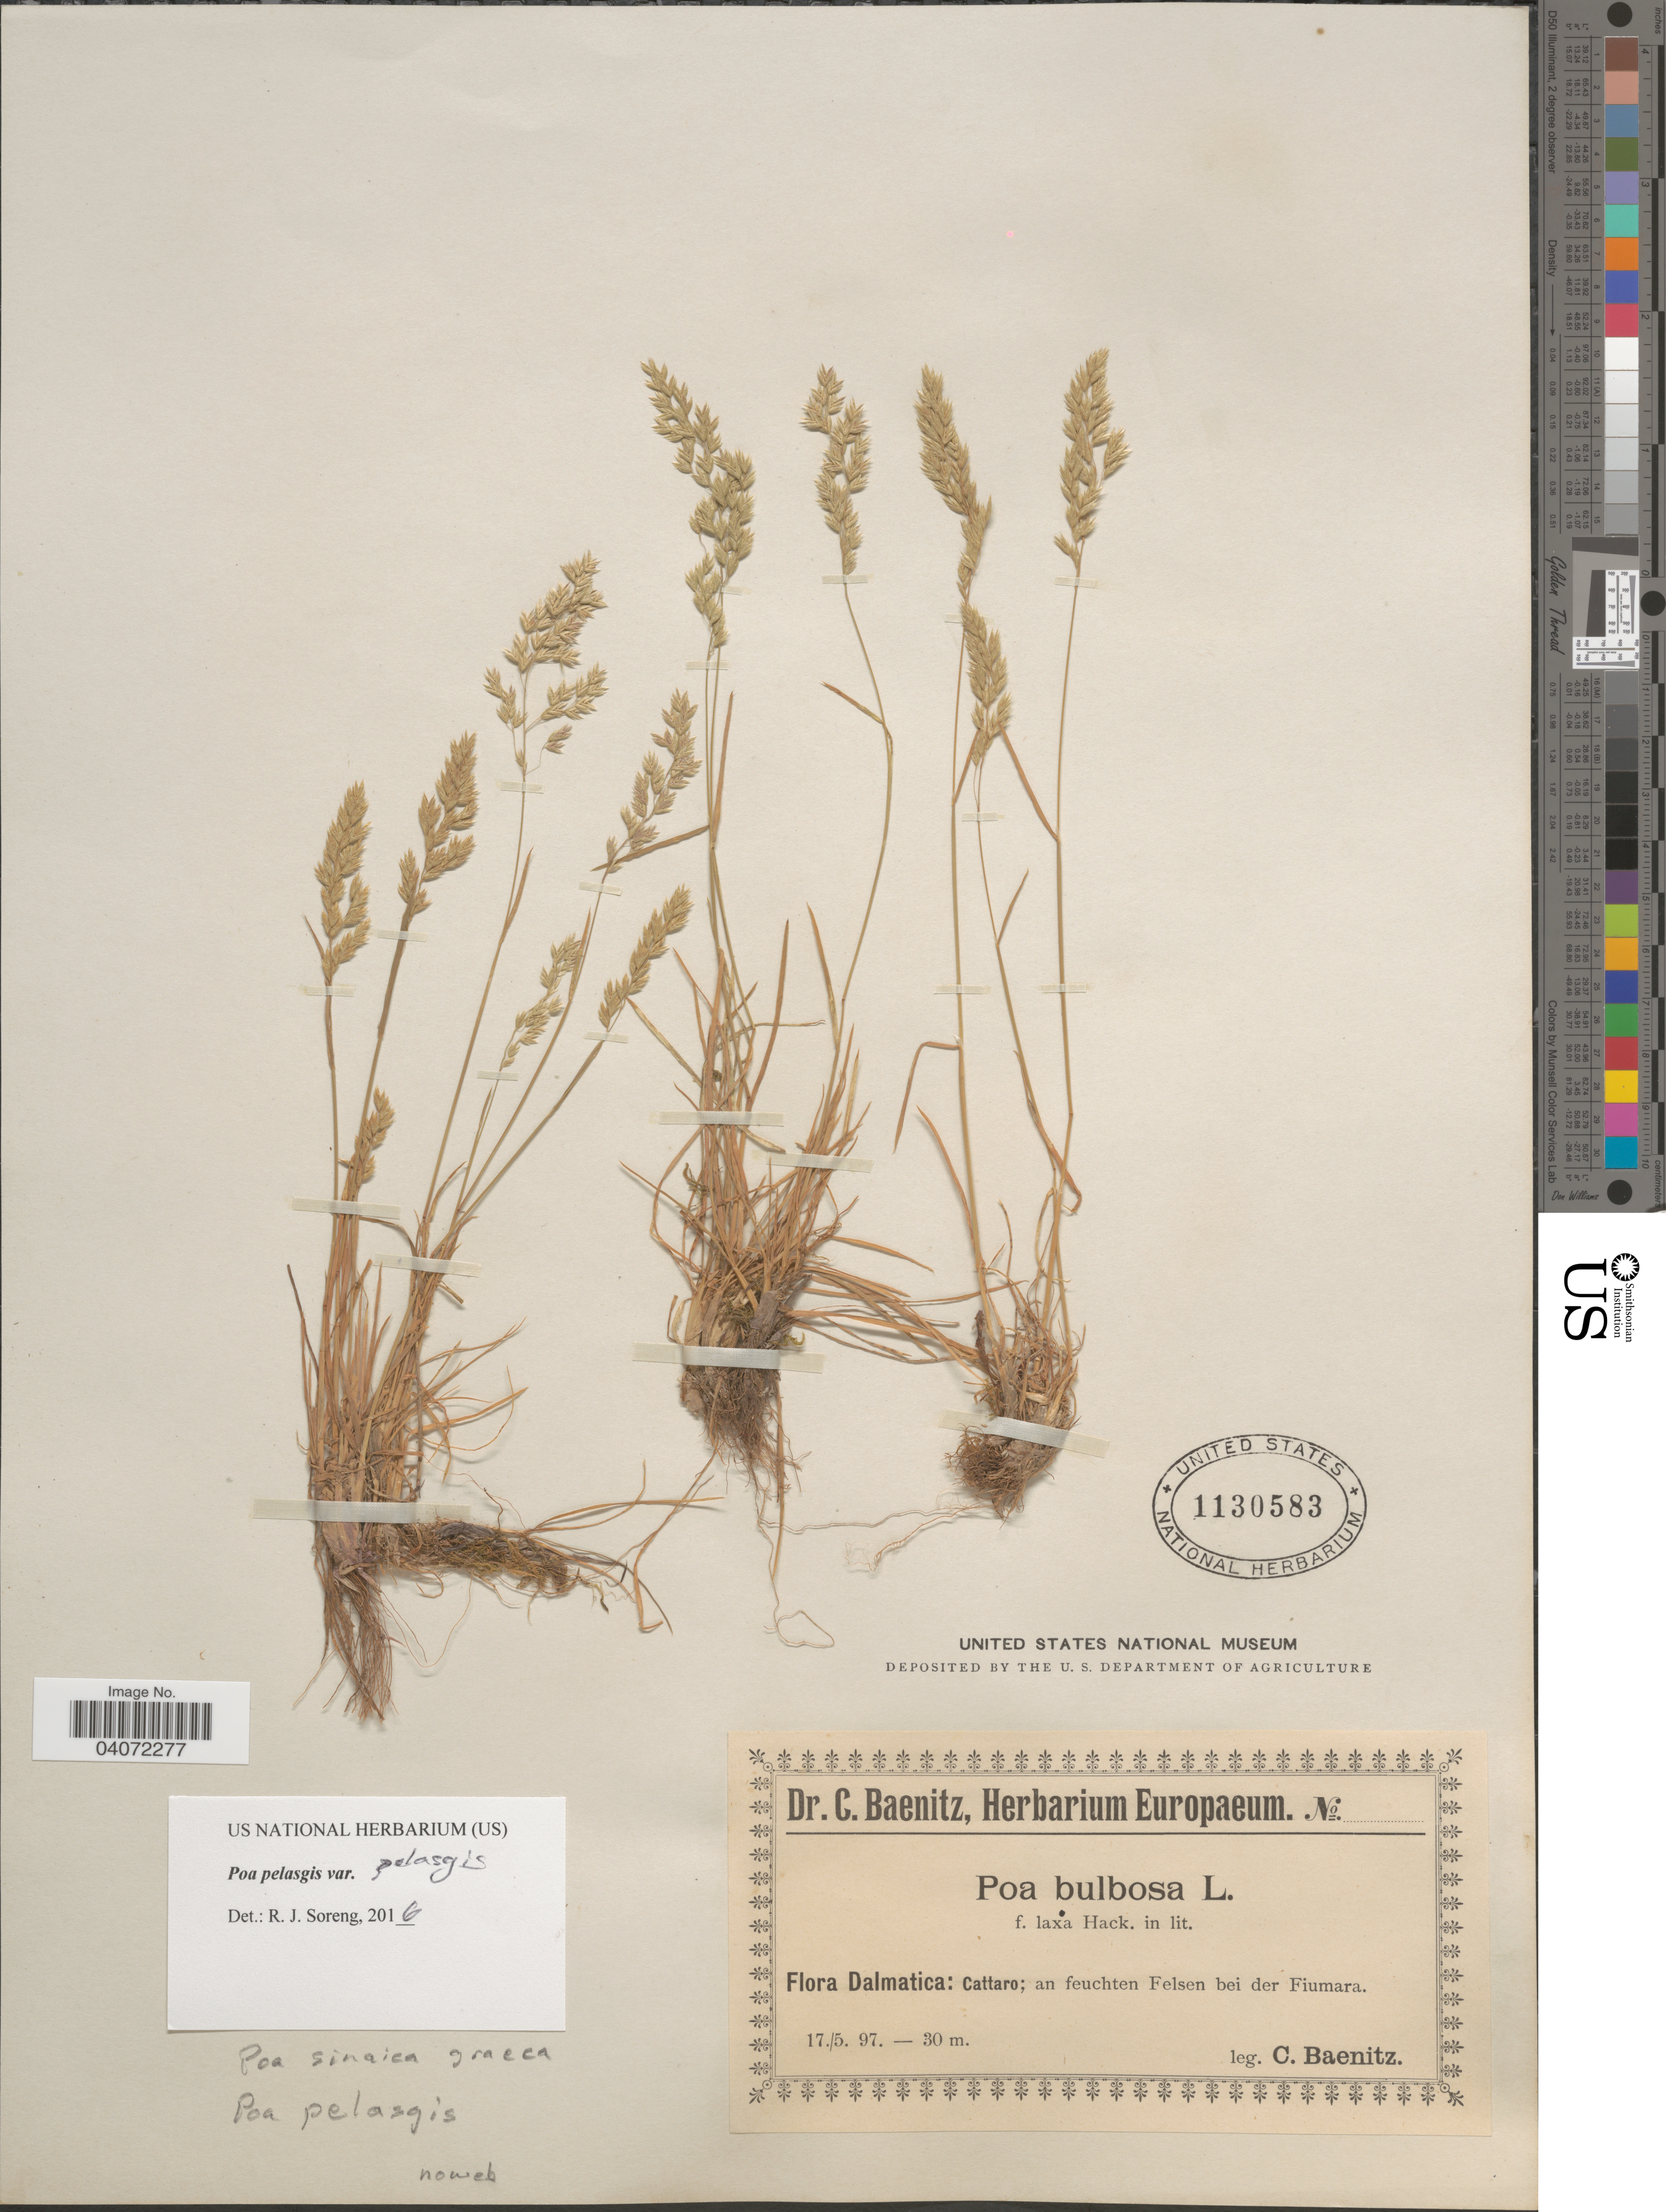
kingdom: Plantae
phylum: Tracheophyta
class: Liliopsida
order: Poales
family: Poaceae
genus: Poa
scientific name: Poa iconia var. pelasgis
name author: (H. Scholz) Soreng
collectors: C. G. Baenitz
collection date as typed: Transcribed d/m/y: 17/5/97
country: Croatia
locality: Dalmatica: Cattaro; an fuechten Felsen bei der Fiumara.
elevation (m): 30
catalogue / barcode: US 1130583